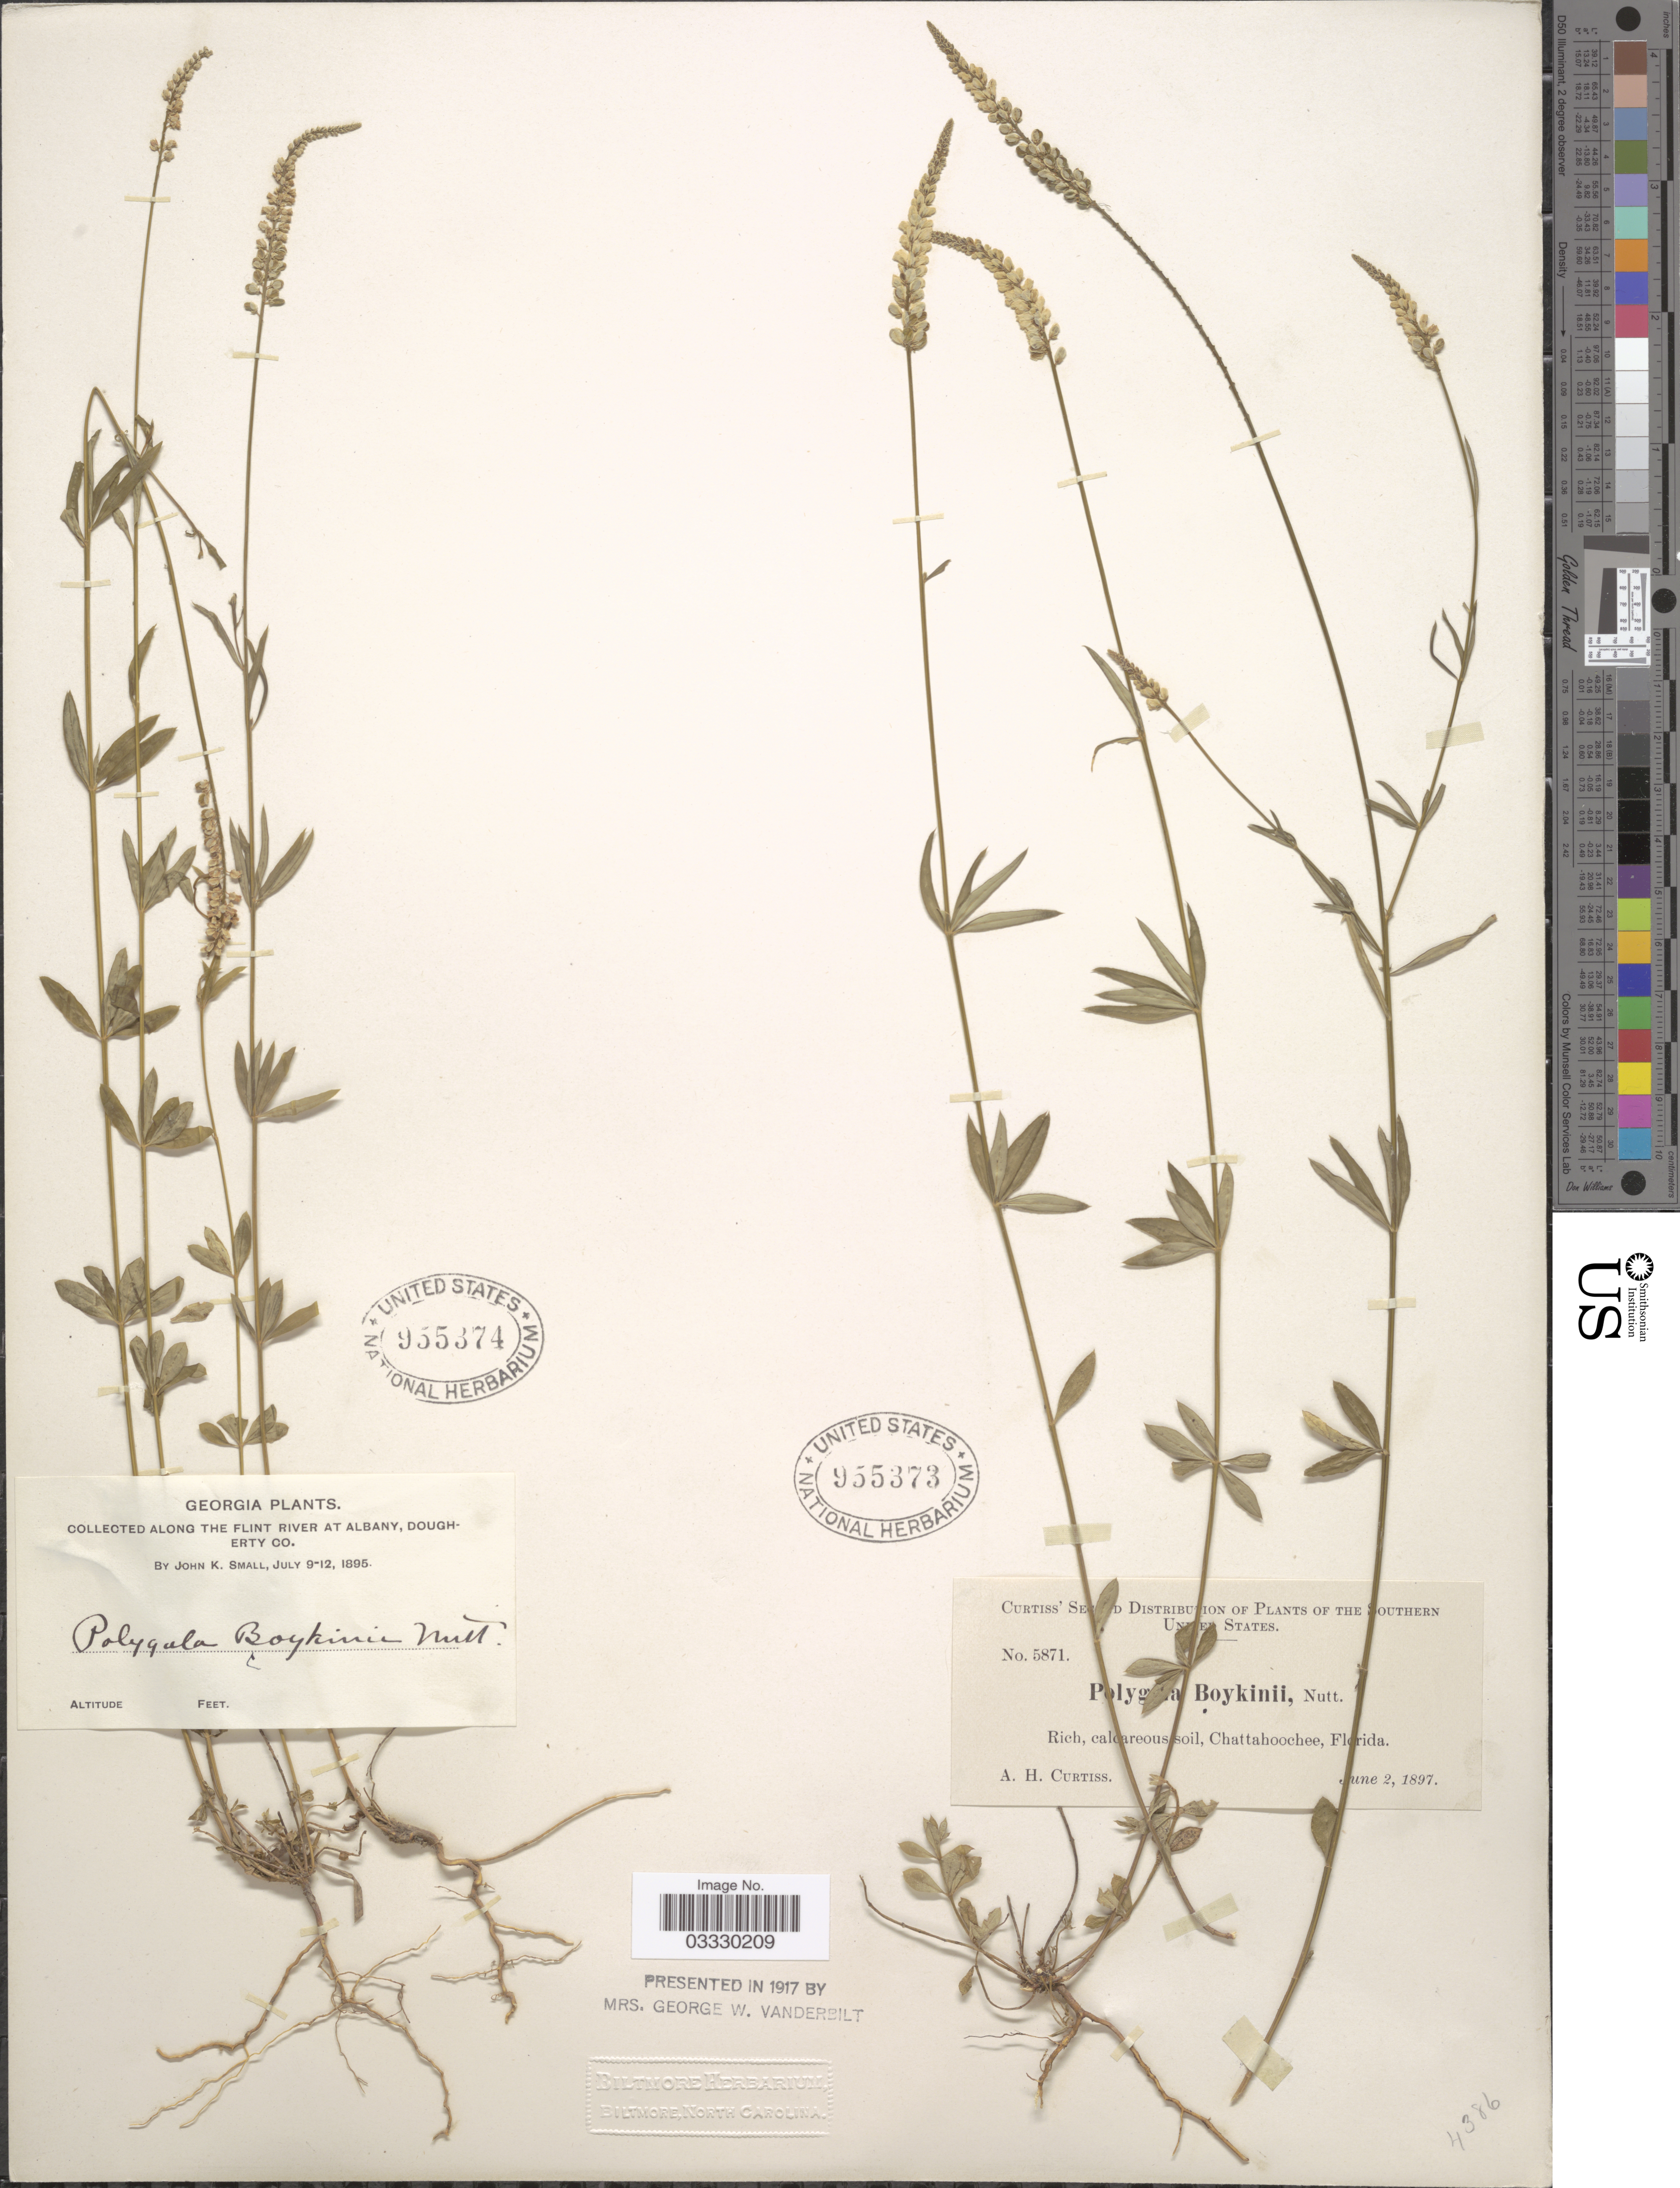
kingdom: Plantae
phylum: Tracheophyta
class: Magnoliopsida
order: Fabales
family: Polygalaceae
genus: Polygala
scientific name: Polygala boykinii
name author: Nutt.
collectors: A. H. Curtiss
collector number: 5871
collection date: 1897-06-02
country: United States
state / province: Florida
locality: Chattahoochee.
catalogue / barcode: US 955373